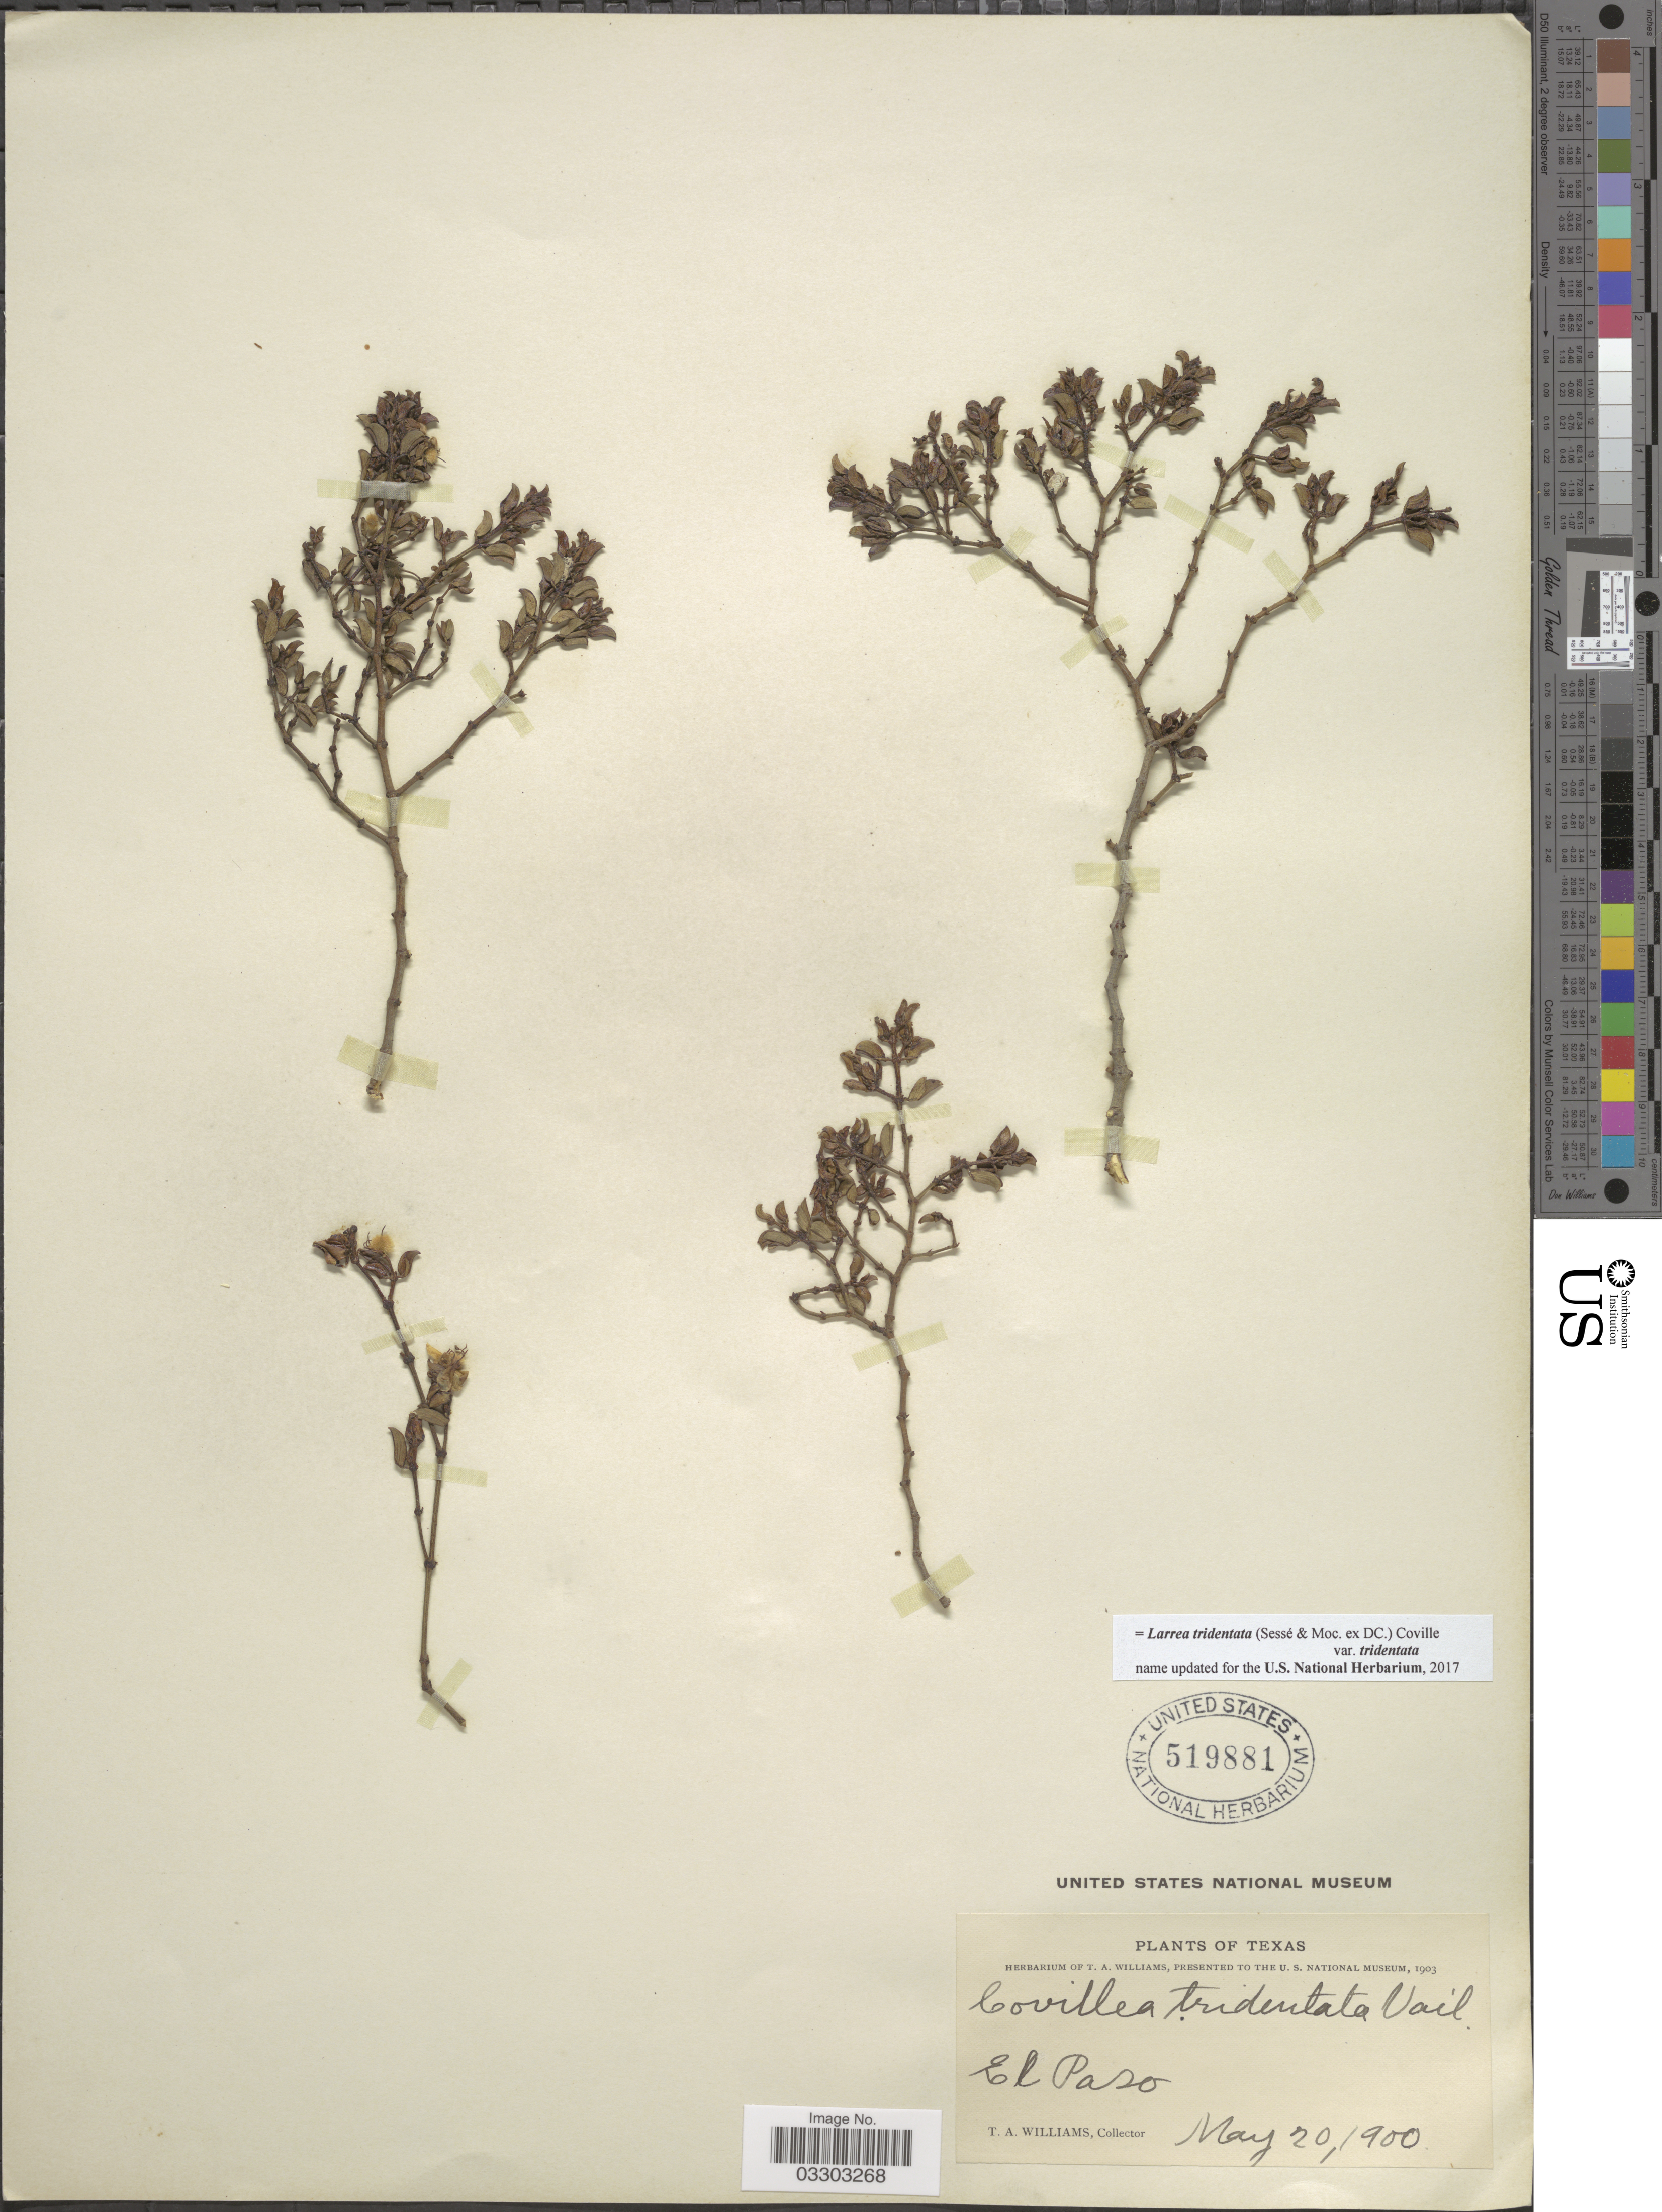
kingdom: Plantae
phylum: Tracheophyta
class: Magnoliopsida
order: Zygophyllales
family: Zygophyllaceae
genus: Larrea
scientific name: Larrea tridentata var. tridentata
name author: (Sessé & Moc. ex DC.) Coville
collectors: T. Williams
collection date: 1900-05-20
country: United States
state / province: Texas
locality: El Paso.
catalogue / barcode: US 519881